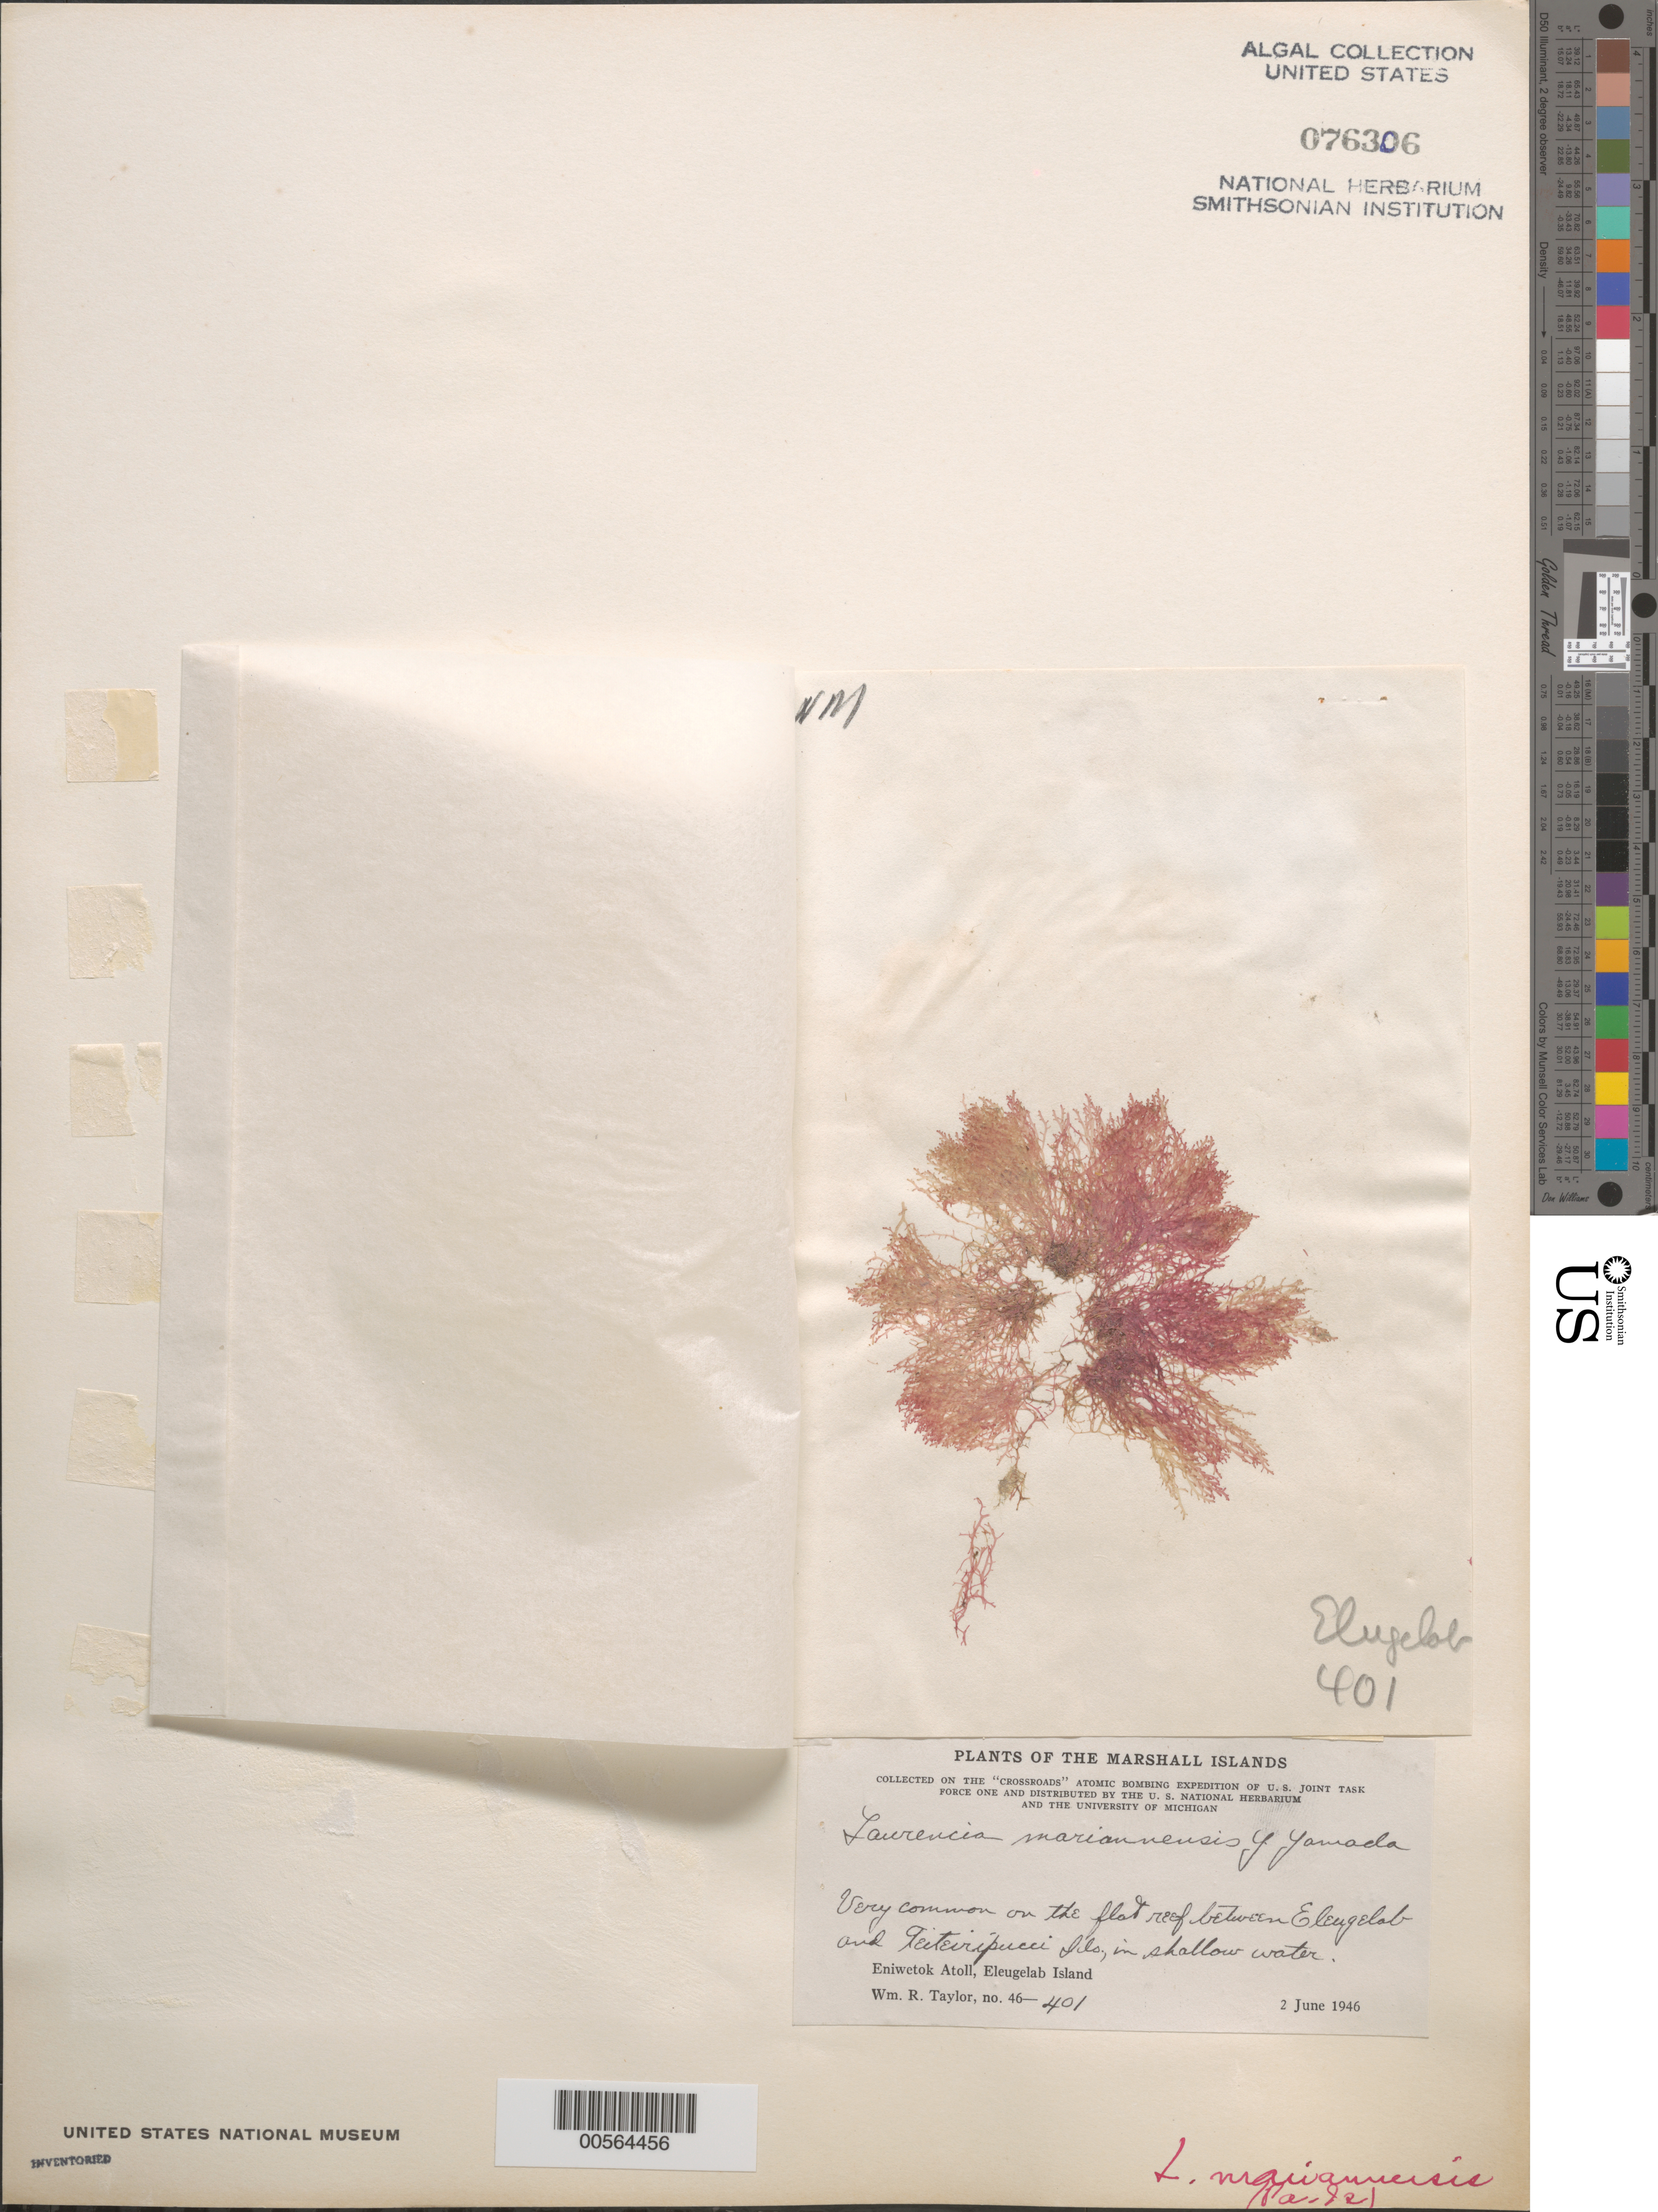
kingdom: Plantae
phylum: Rhodophyta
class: Florideophyceae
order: Ceramiales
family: Rhodomelaceae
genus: Laurencia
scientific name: Laurencia mariannensis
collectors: W. R. Taylor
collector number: WRT 46-401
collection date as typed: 02 Jun 1946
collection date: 1946-06-02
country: Marshall Islands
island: Enewetak [Eniwetok] Atoll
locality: Between Eleugelab Islet and Teiteiripucci Islet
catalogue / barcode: US 76306